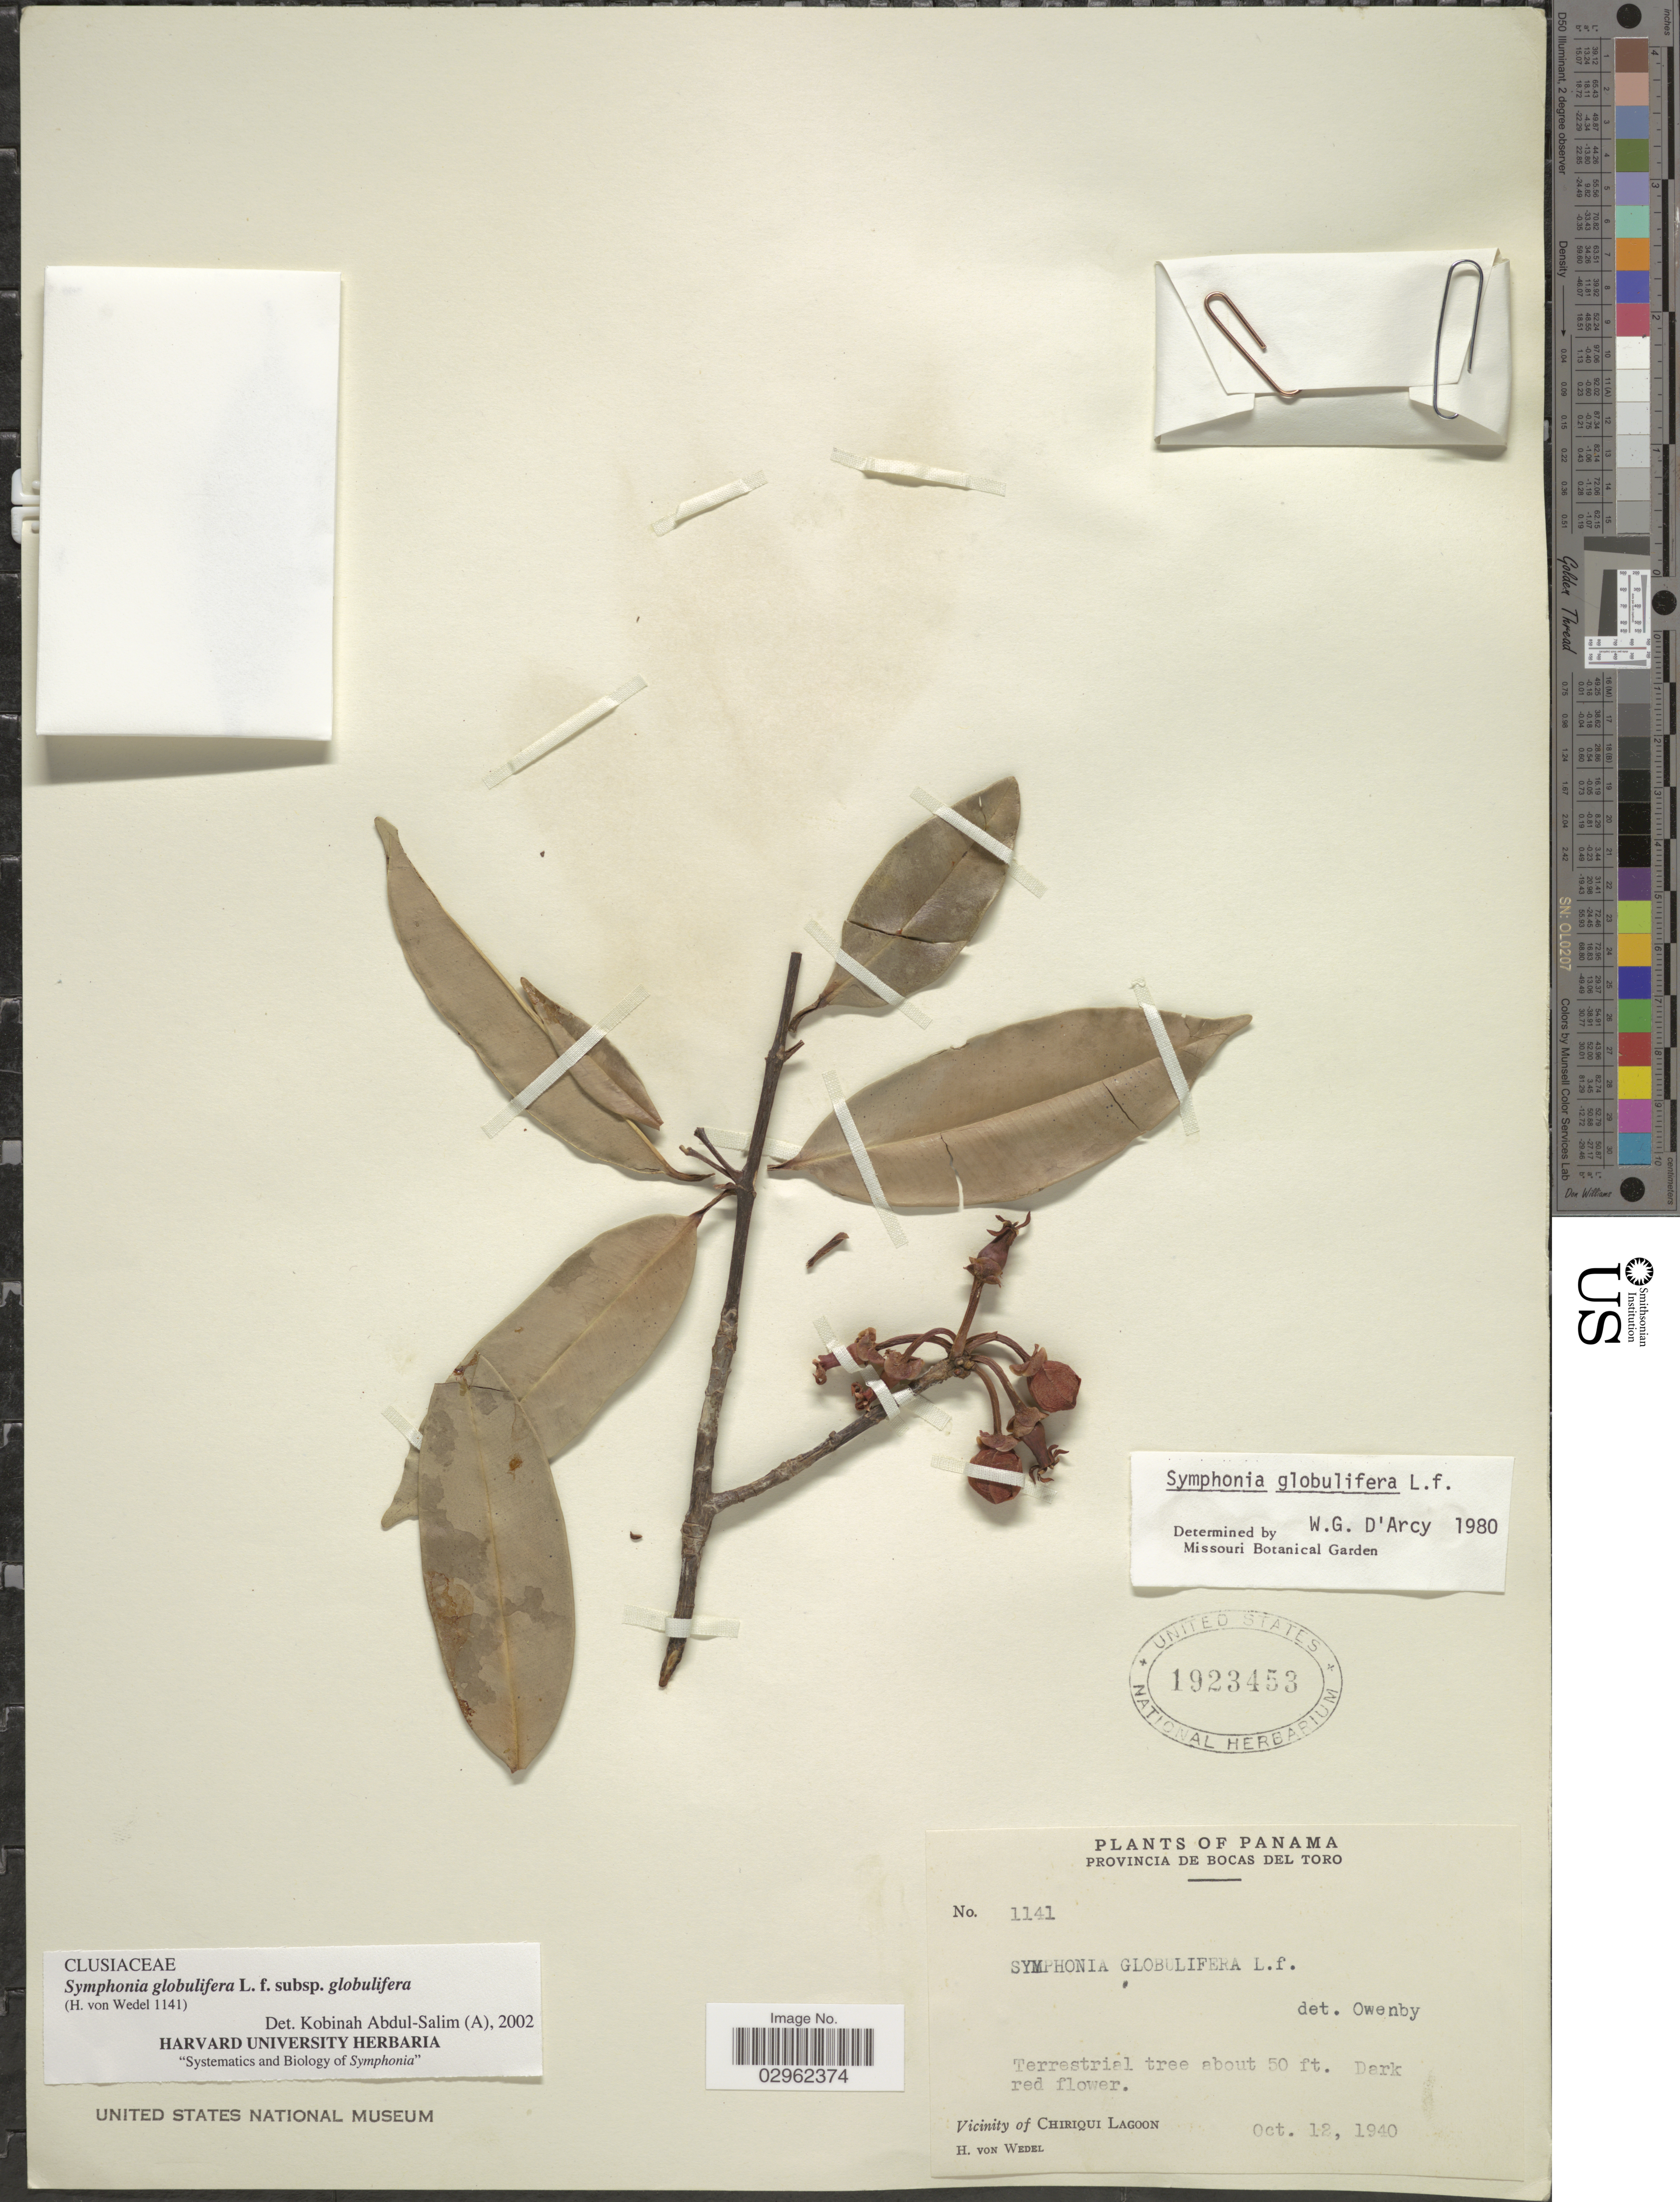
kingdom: Plantae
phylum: Tracheophyta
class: Magnoliopsida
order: Malpighiales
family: Clusiaceae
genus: Symphonia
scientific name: Symphonia globulifera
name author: L. f.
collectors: H. von Wedel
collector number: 1141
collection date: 1940-10-12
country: Panama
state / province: Bocas del Toro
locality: Vicinity of Chiriqui Lagoon.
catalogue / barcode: US 1923453